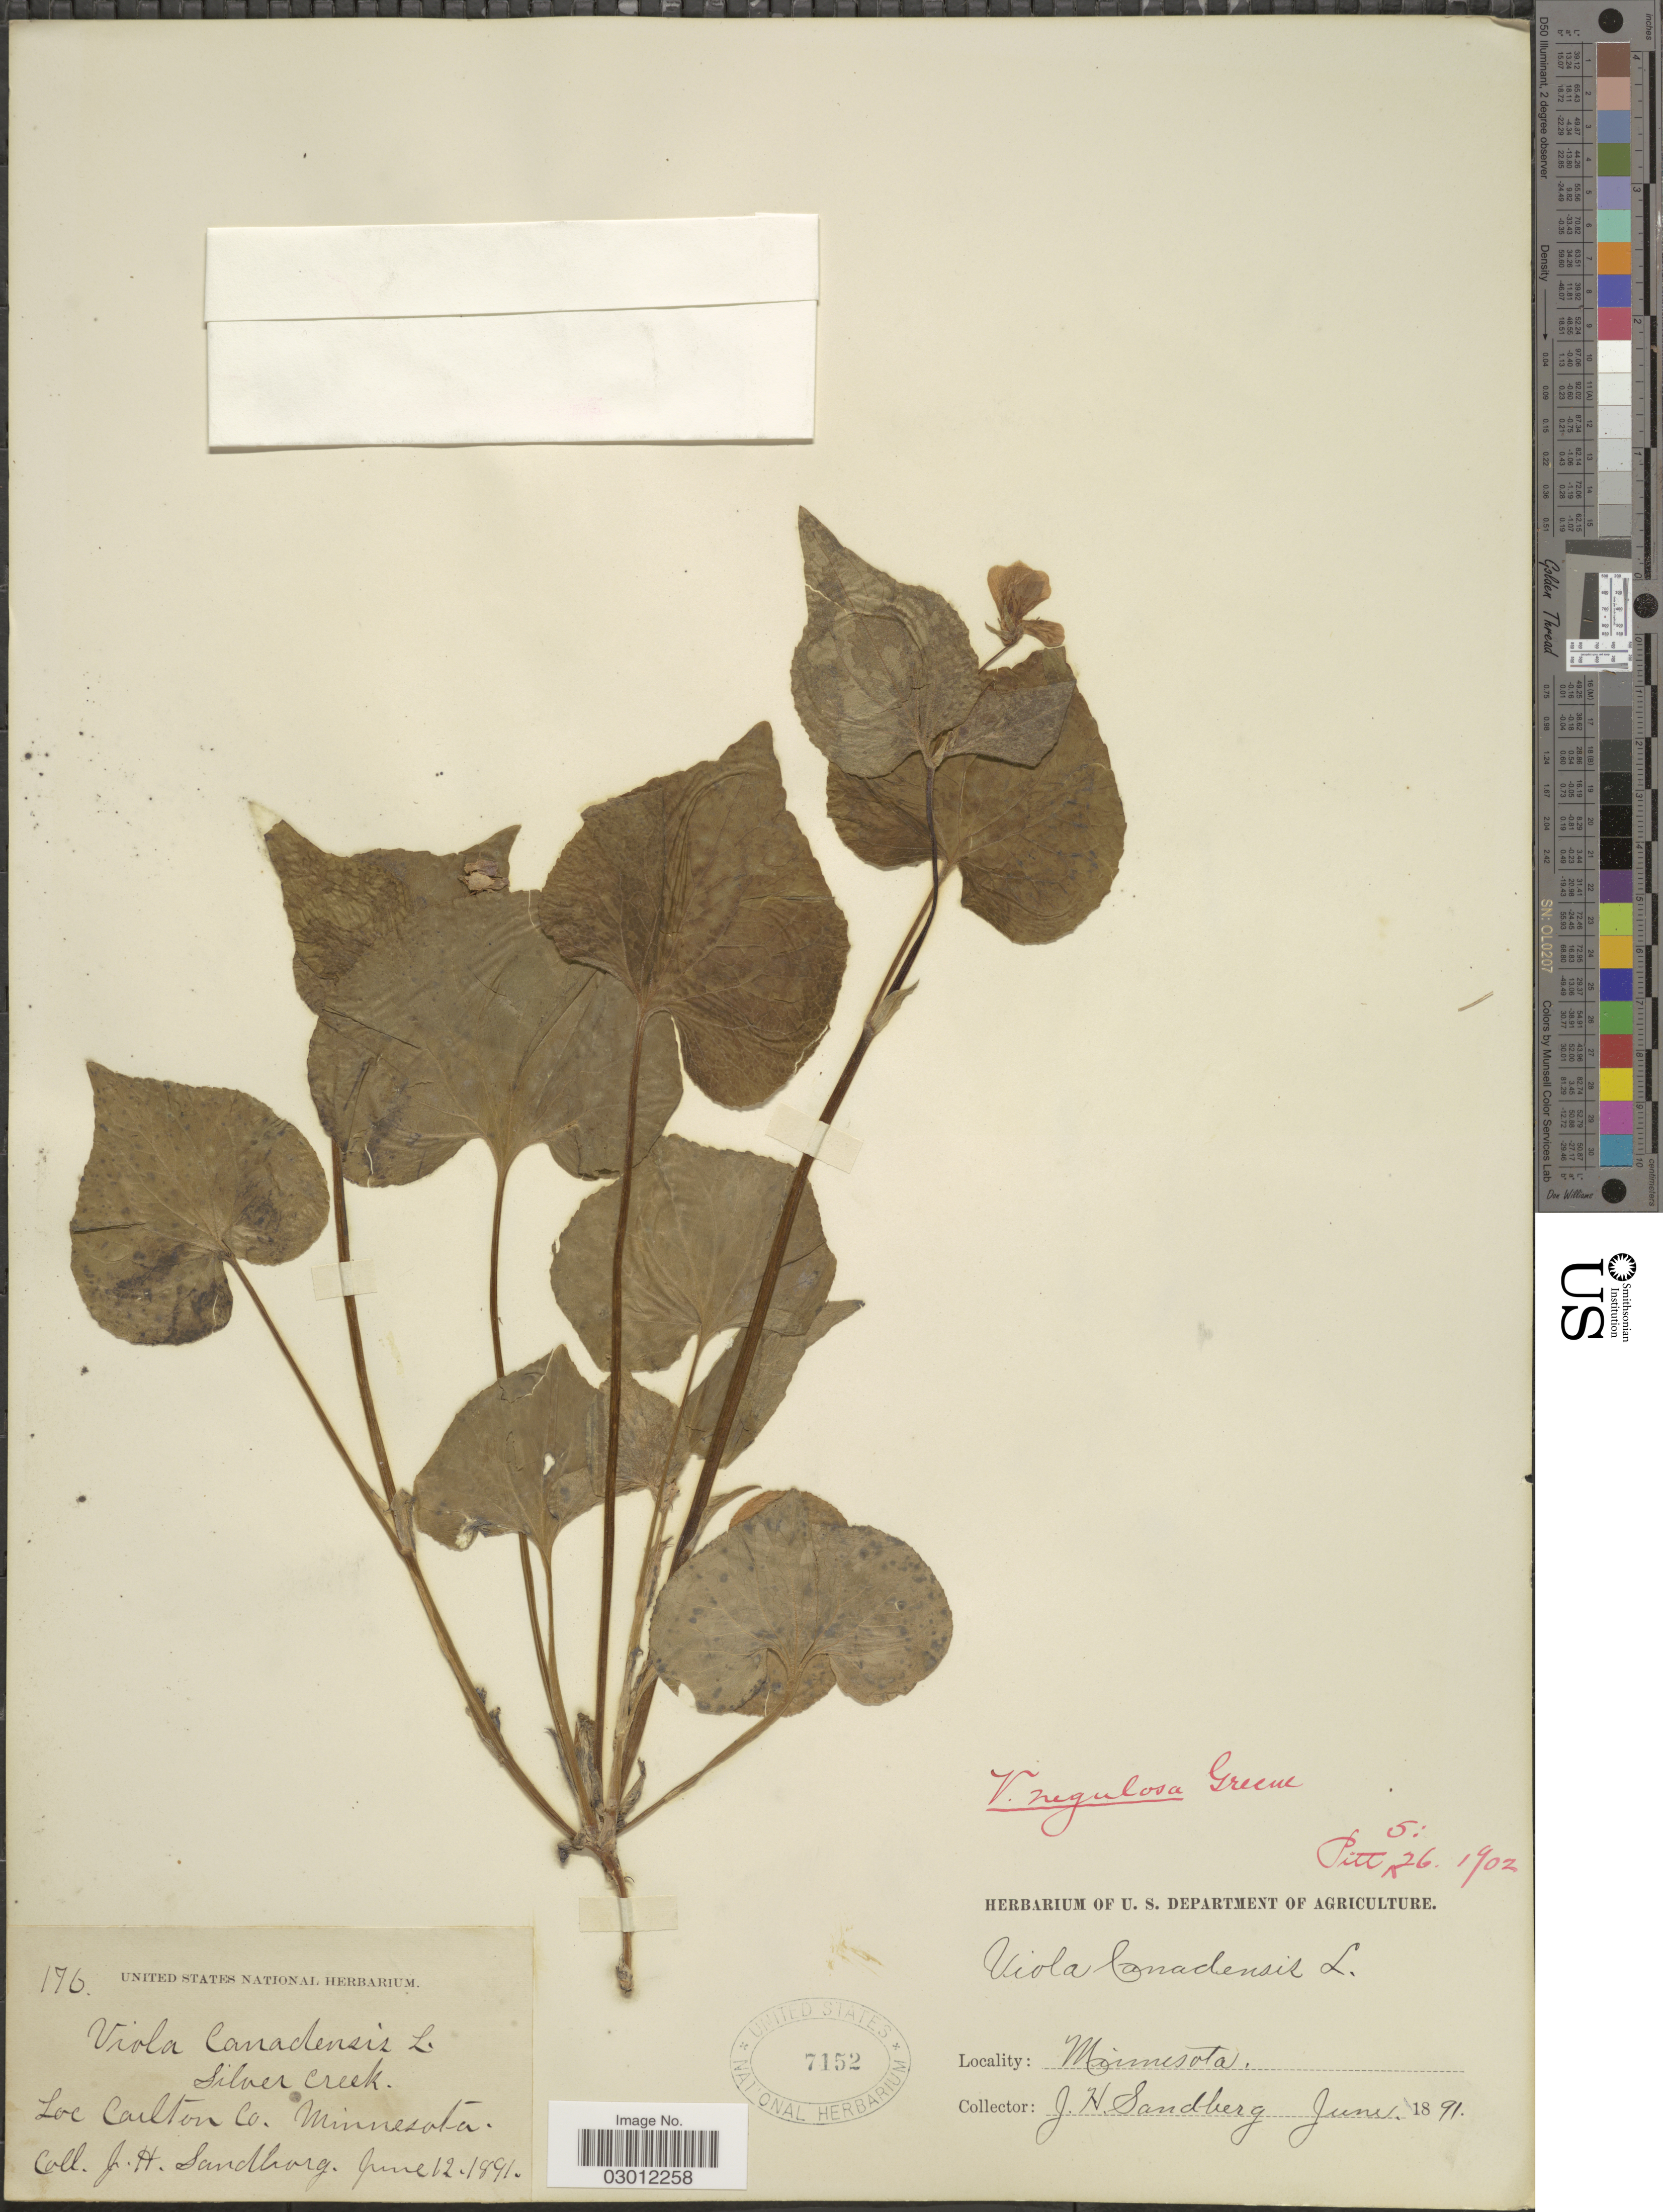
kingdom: Plantae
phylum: Tracheophyta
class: Magnoliopsida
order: Malpighiales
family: Violaceae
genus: Viola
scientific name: Viola canadensis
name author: L.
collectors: J. H. Sandberg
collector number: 176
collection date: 1891-06-12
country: United States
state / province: Minnesota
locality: Silver Creek, Carlton Co.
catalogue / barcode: US 7152